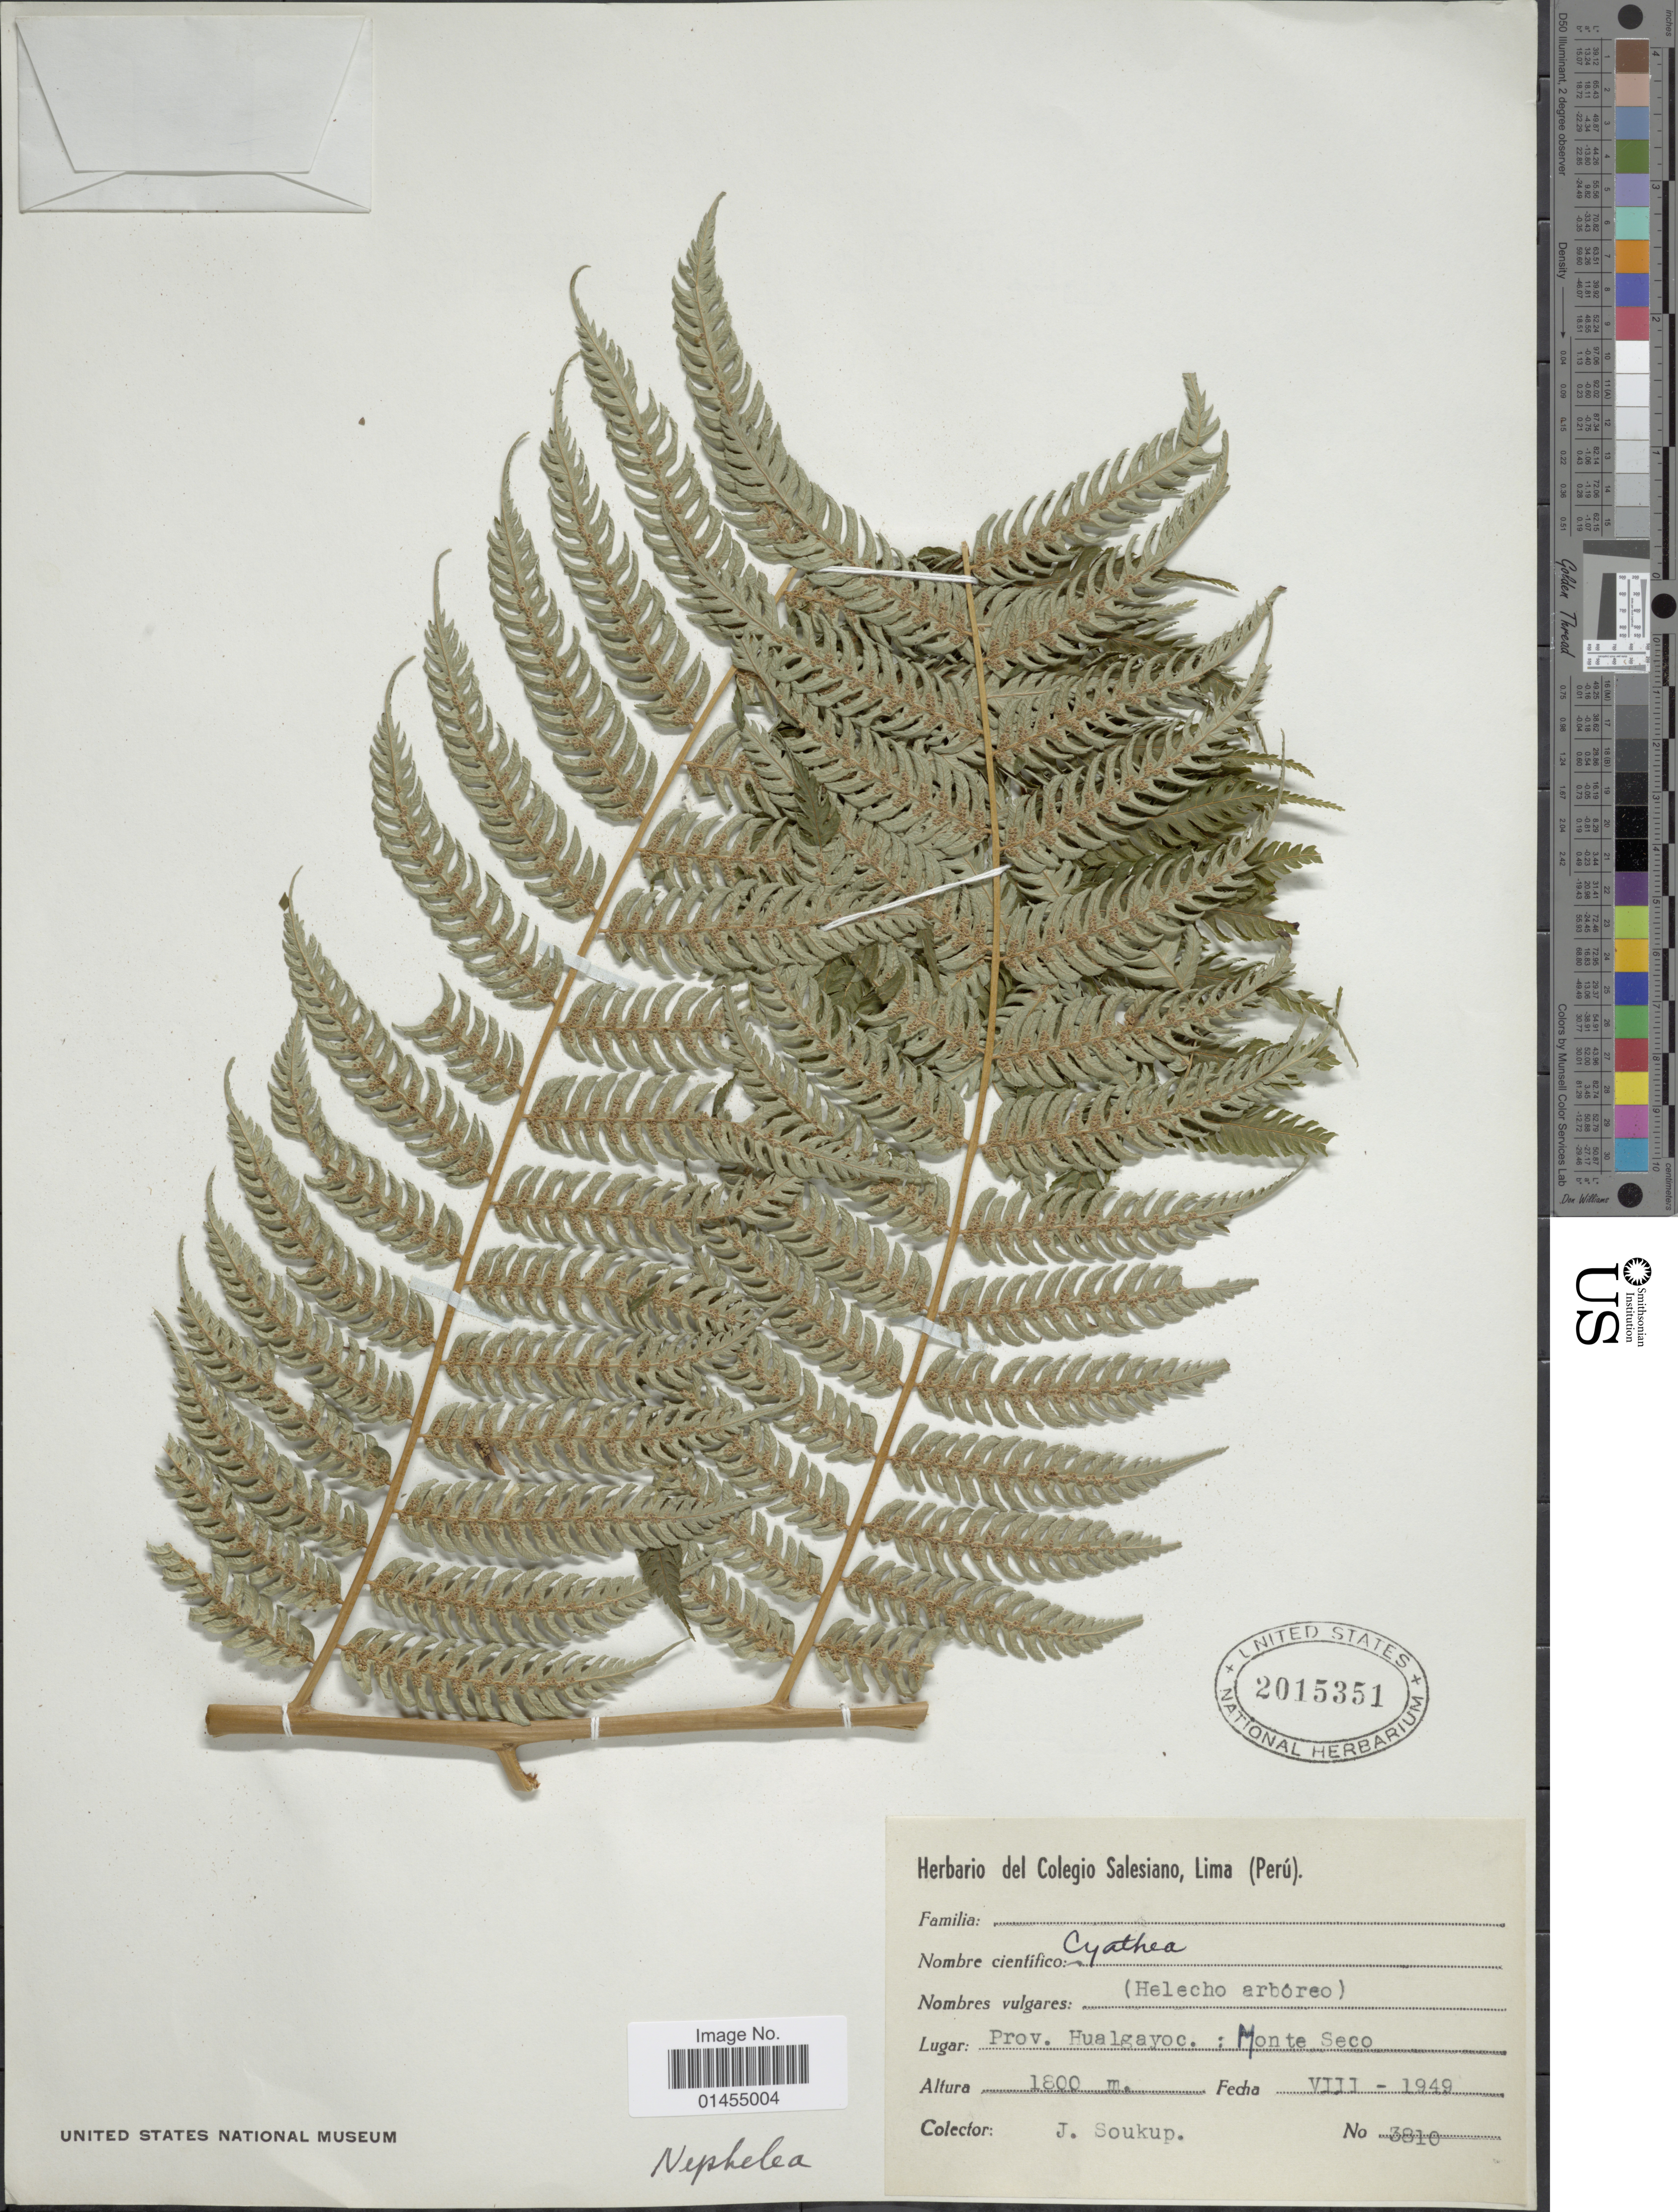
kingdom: Plantae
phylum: Tracheophyta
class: Polypodiopsida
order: Cyatheales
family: Cyatheaceae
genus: Alsophila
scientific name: Alsophila cuspidata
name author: (Kunze) D.S. Conant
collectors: J. Soukup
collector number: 3810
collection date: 1949-08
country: Peru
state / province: Lima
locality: Prov. Hualgayoc.: Monte Seco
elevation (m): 1800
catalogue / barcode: US 2015351